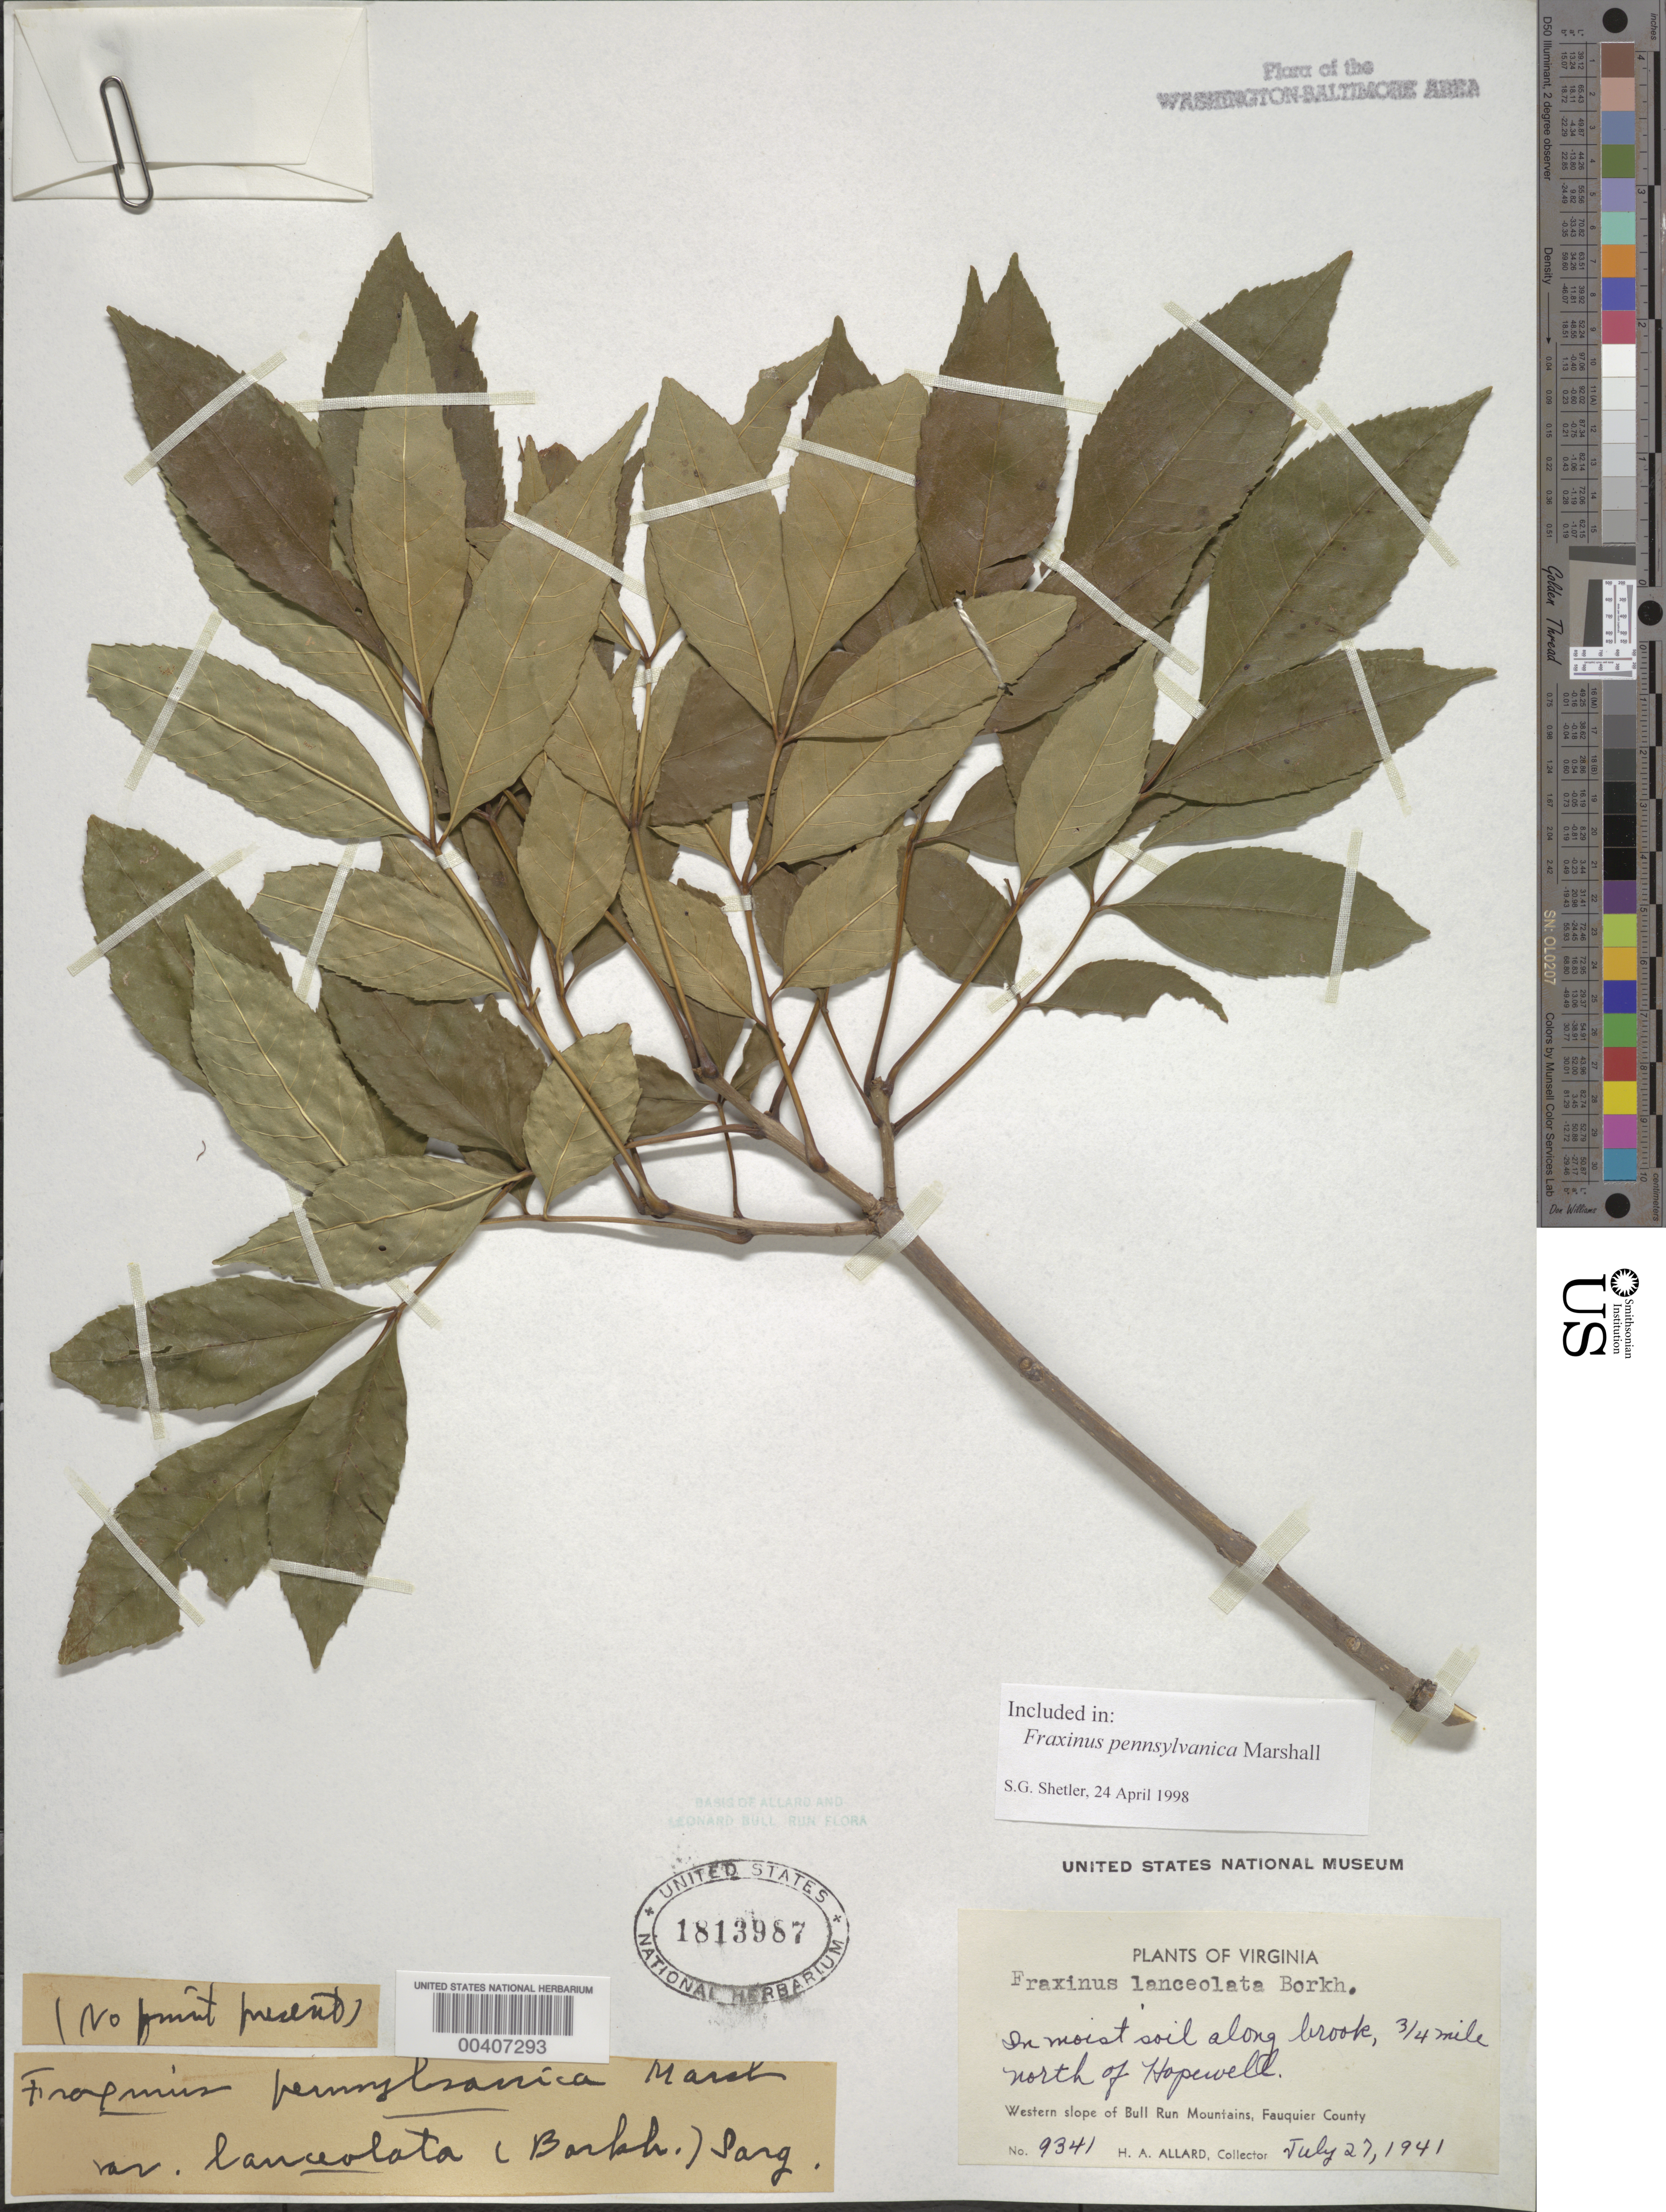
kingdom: Plantae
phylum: Tracheophyta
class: Magnoliopsida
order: Lamiales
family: Oleaceae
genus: Fraxinus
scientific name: Fraxinus pennsylvanica var. subintegerrima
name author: Marshall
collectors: H. A. Allard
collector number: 9341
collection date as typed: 27 Jul 1941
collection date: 1941-07-27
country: United States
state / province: Virginia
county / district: Fauquier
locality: North of Hopewell Gap, western slope of Bull Run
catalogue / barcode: US 1813987